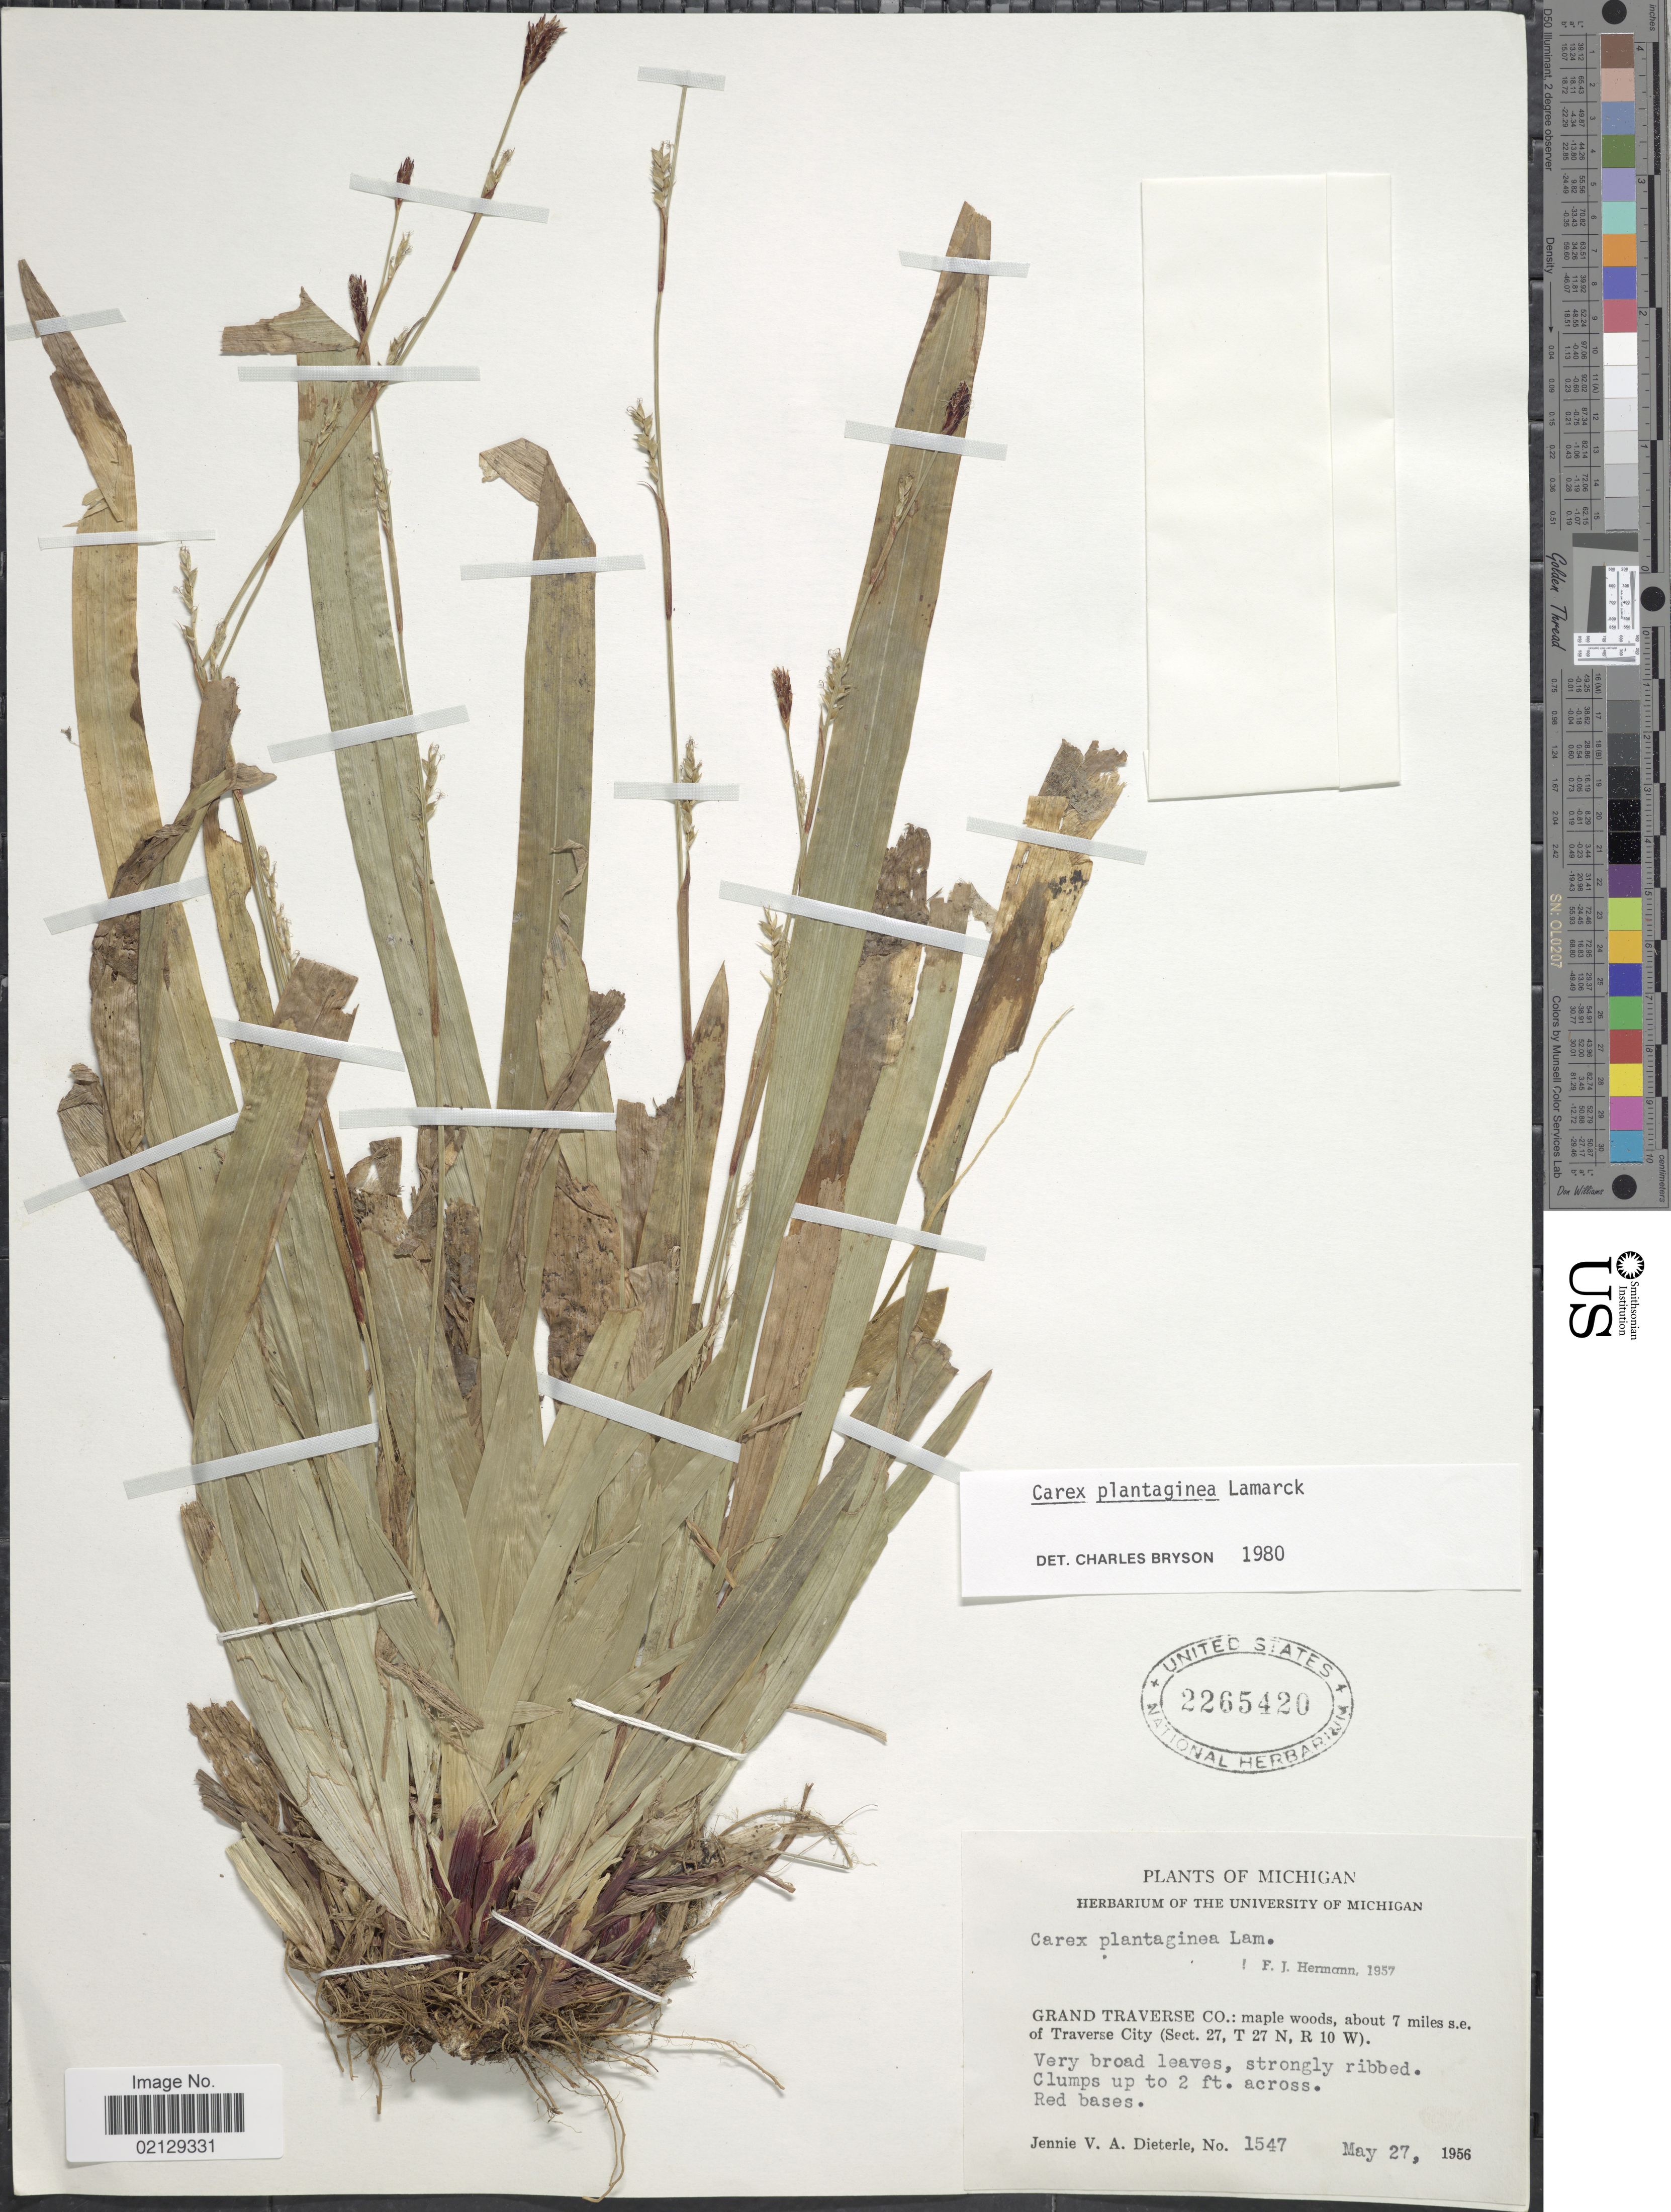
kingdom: Plantae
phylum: Tracheophyta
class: Liliopsida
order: Poales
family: Cyperaceae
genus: Carex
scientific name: Carex plantaginea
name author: Lam.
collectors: J. Dieterle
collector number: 1547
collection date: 1956-05-27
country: United States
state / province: Michigan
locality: Grand Traverse Co.: maple woods, 7 miles s.e. of Traverse City (Sect. 27, T 27 N, R 10 W)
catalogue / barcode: US 2265420